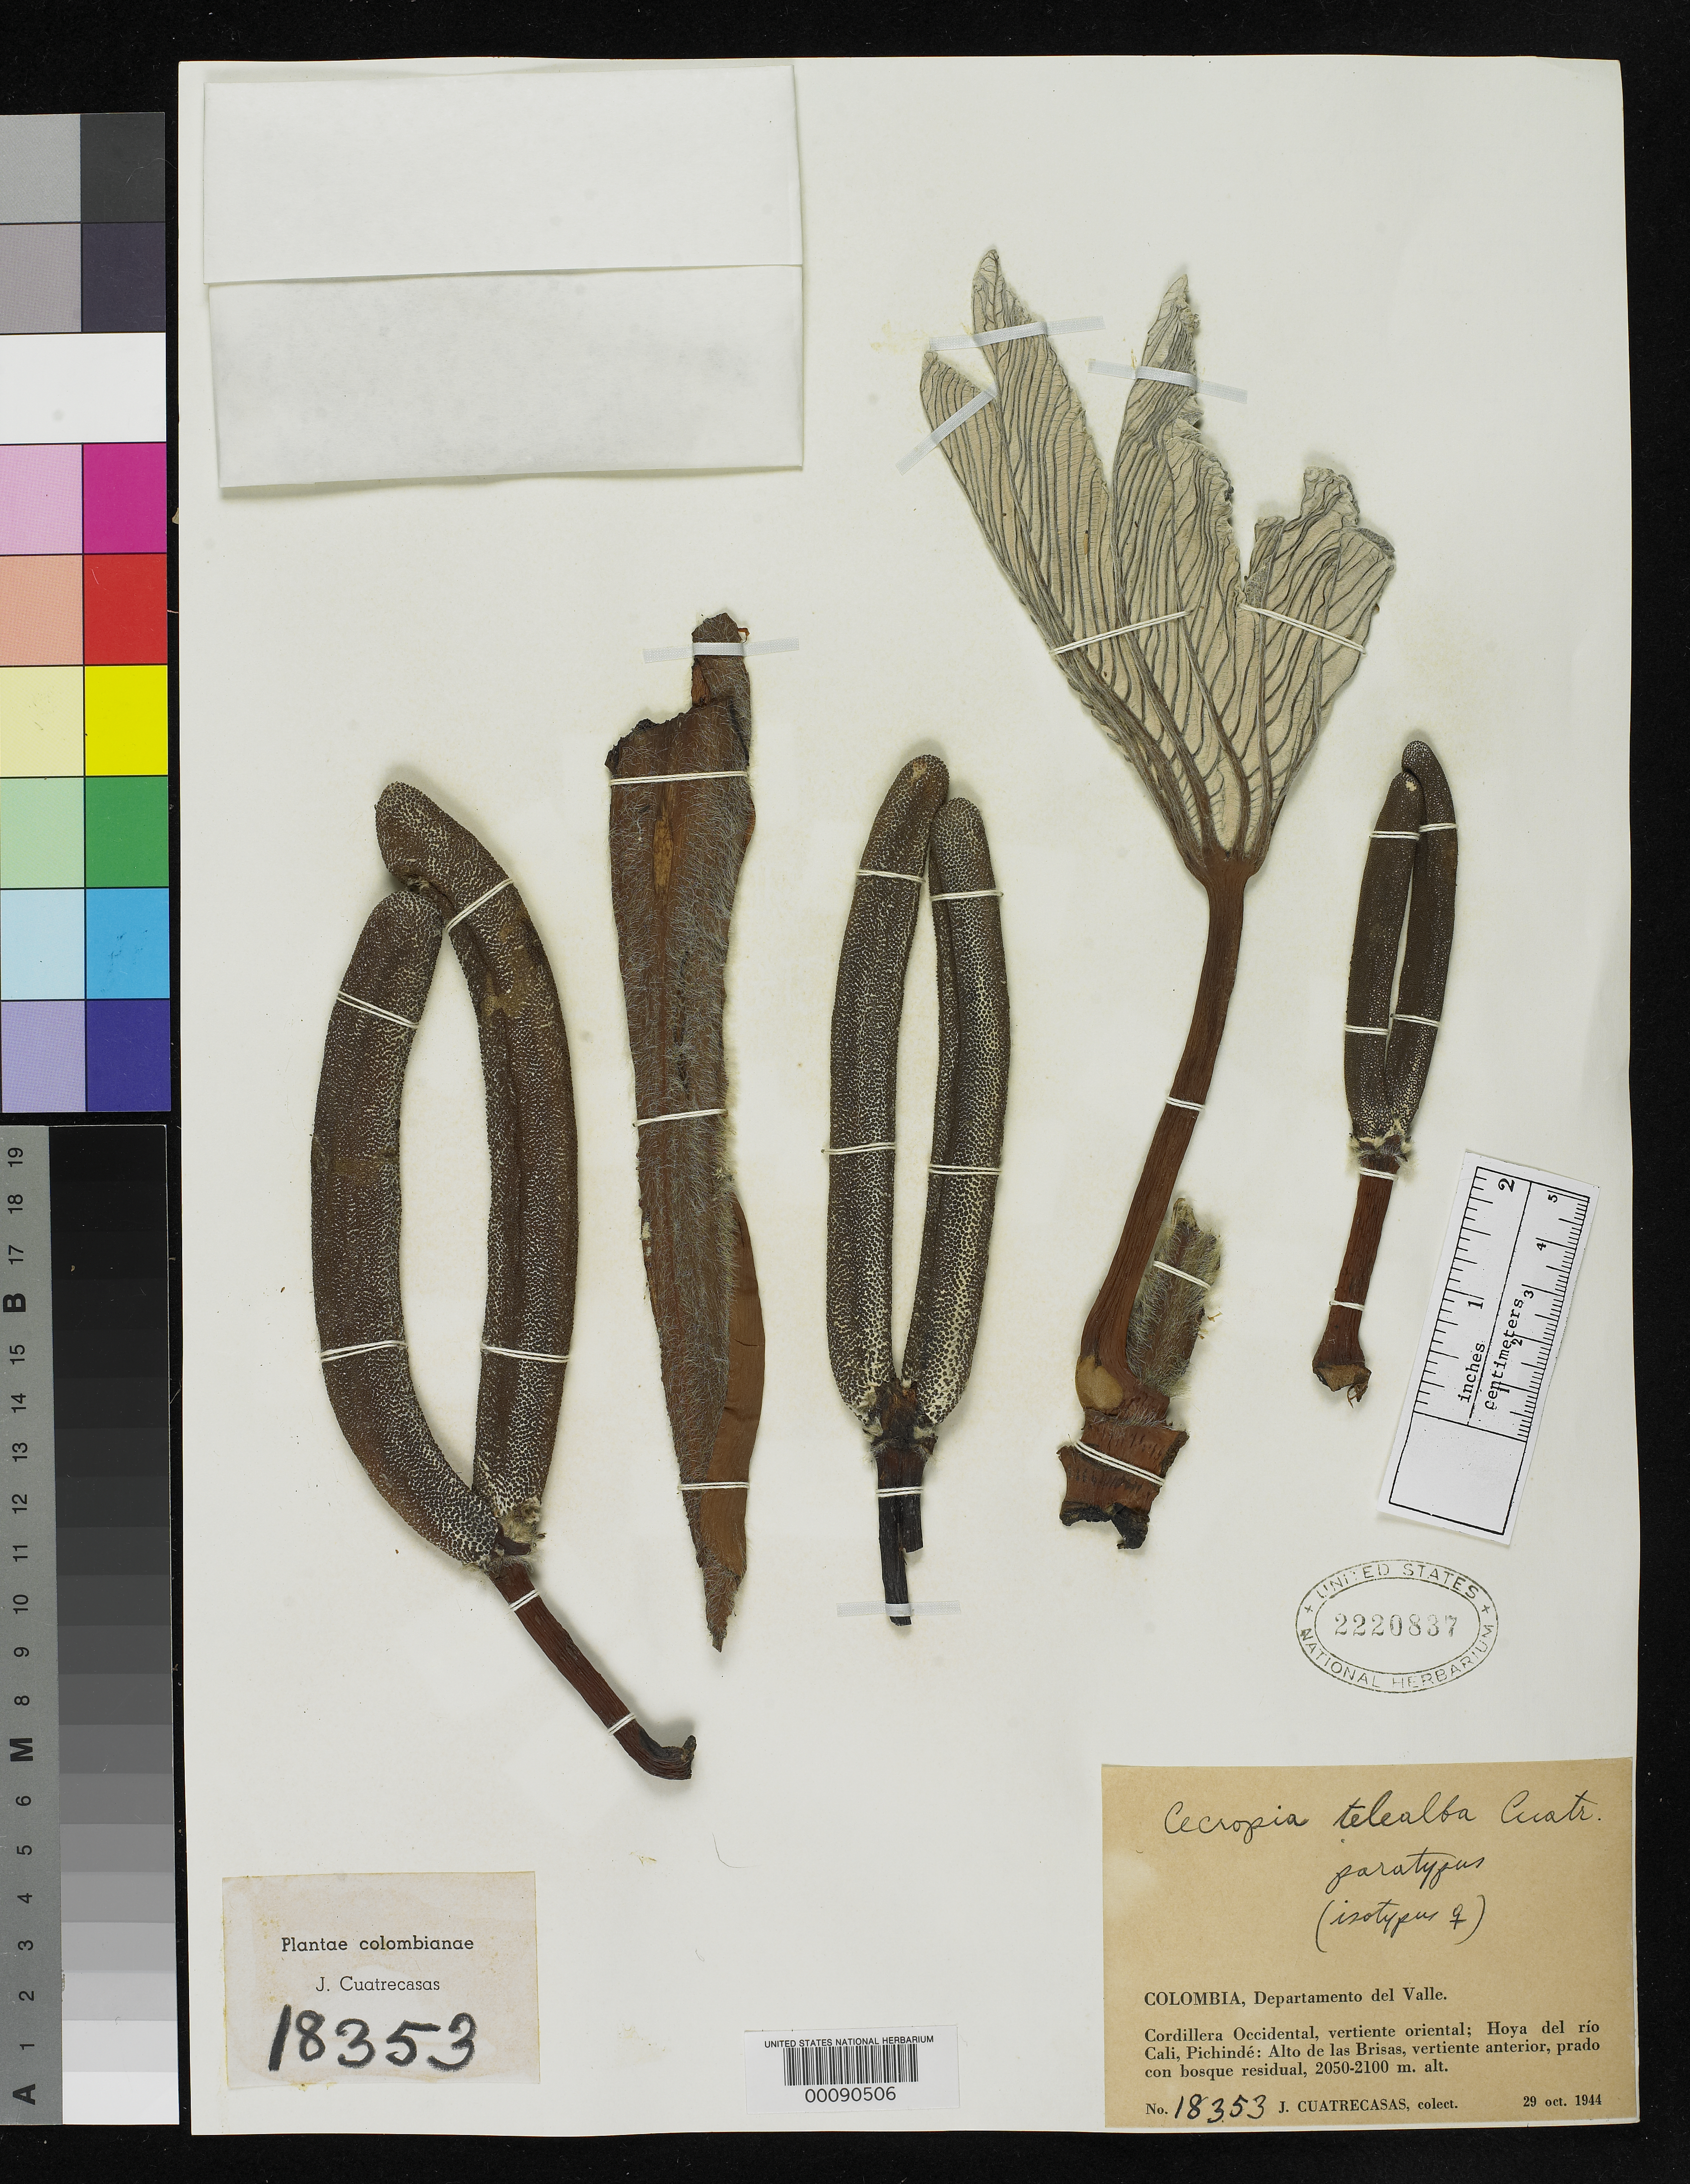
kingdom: Plantae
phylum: Tracheophyta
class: Magnoliopsida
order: Rosales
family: Urticaceae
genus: Cecropia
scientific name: Cecropia telealba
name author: Cuatrec.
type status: Paratype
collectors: J. Cuatrecasas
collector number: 18353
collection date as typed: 29 Oct 1944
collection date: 1944-10-29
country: Colombia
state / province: Valle del Cauca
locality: Cordillera Occidental, Pichinde.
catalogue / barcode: US 2220837